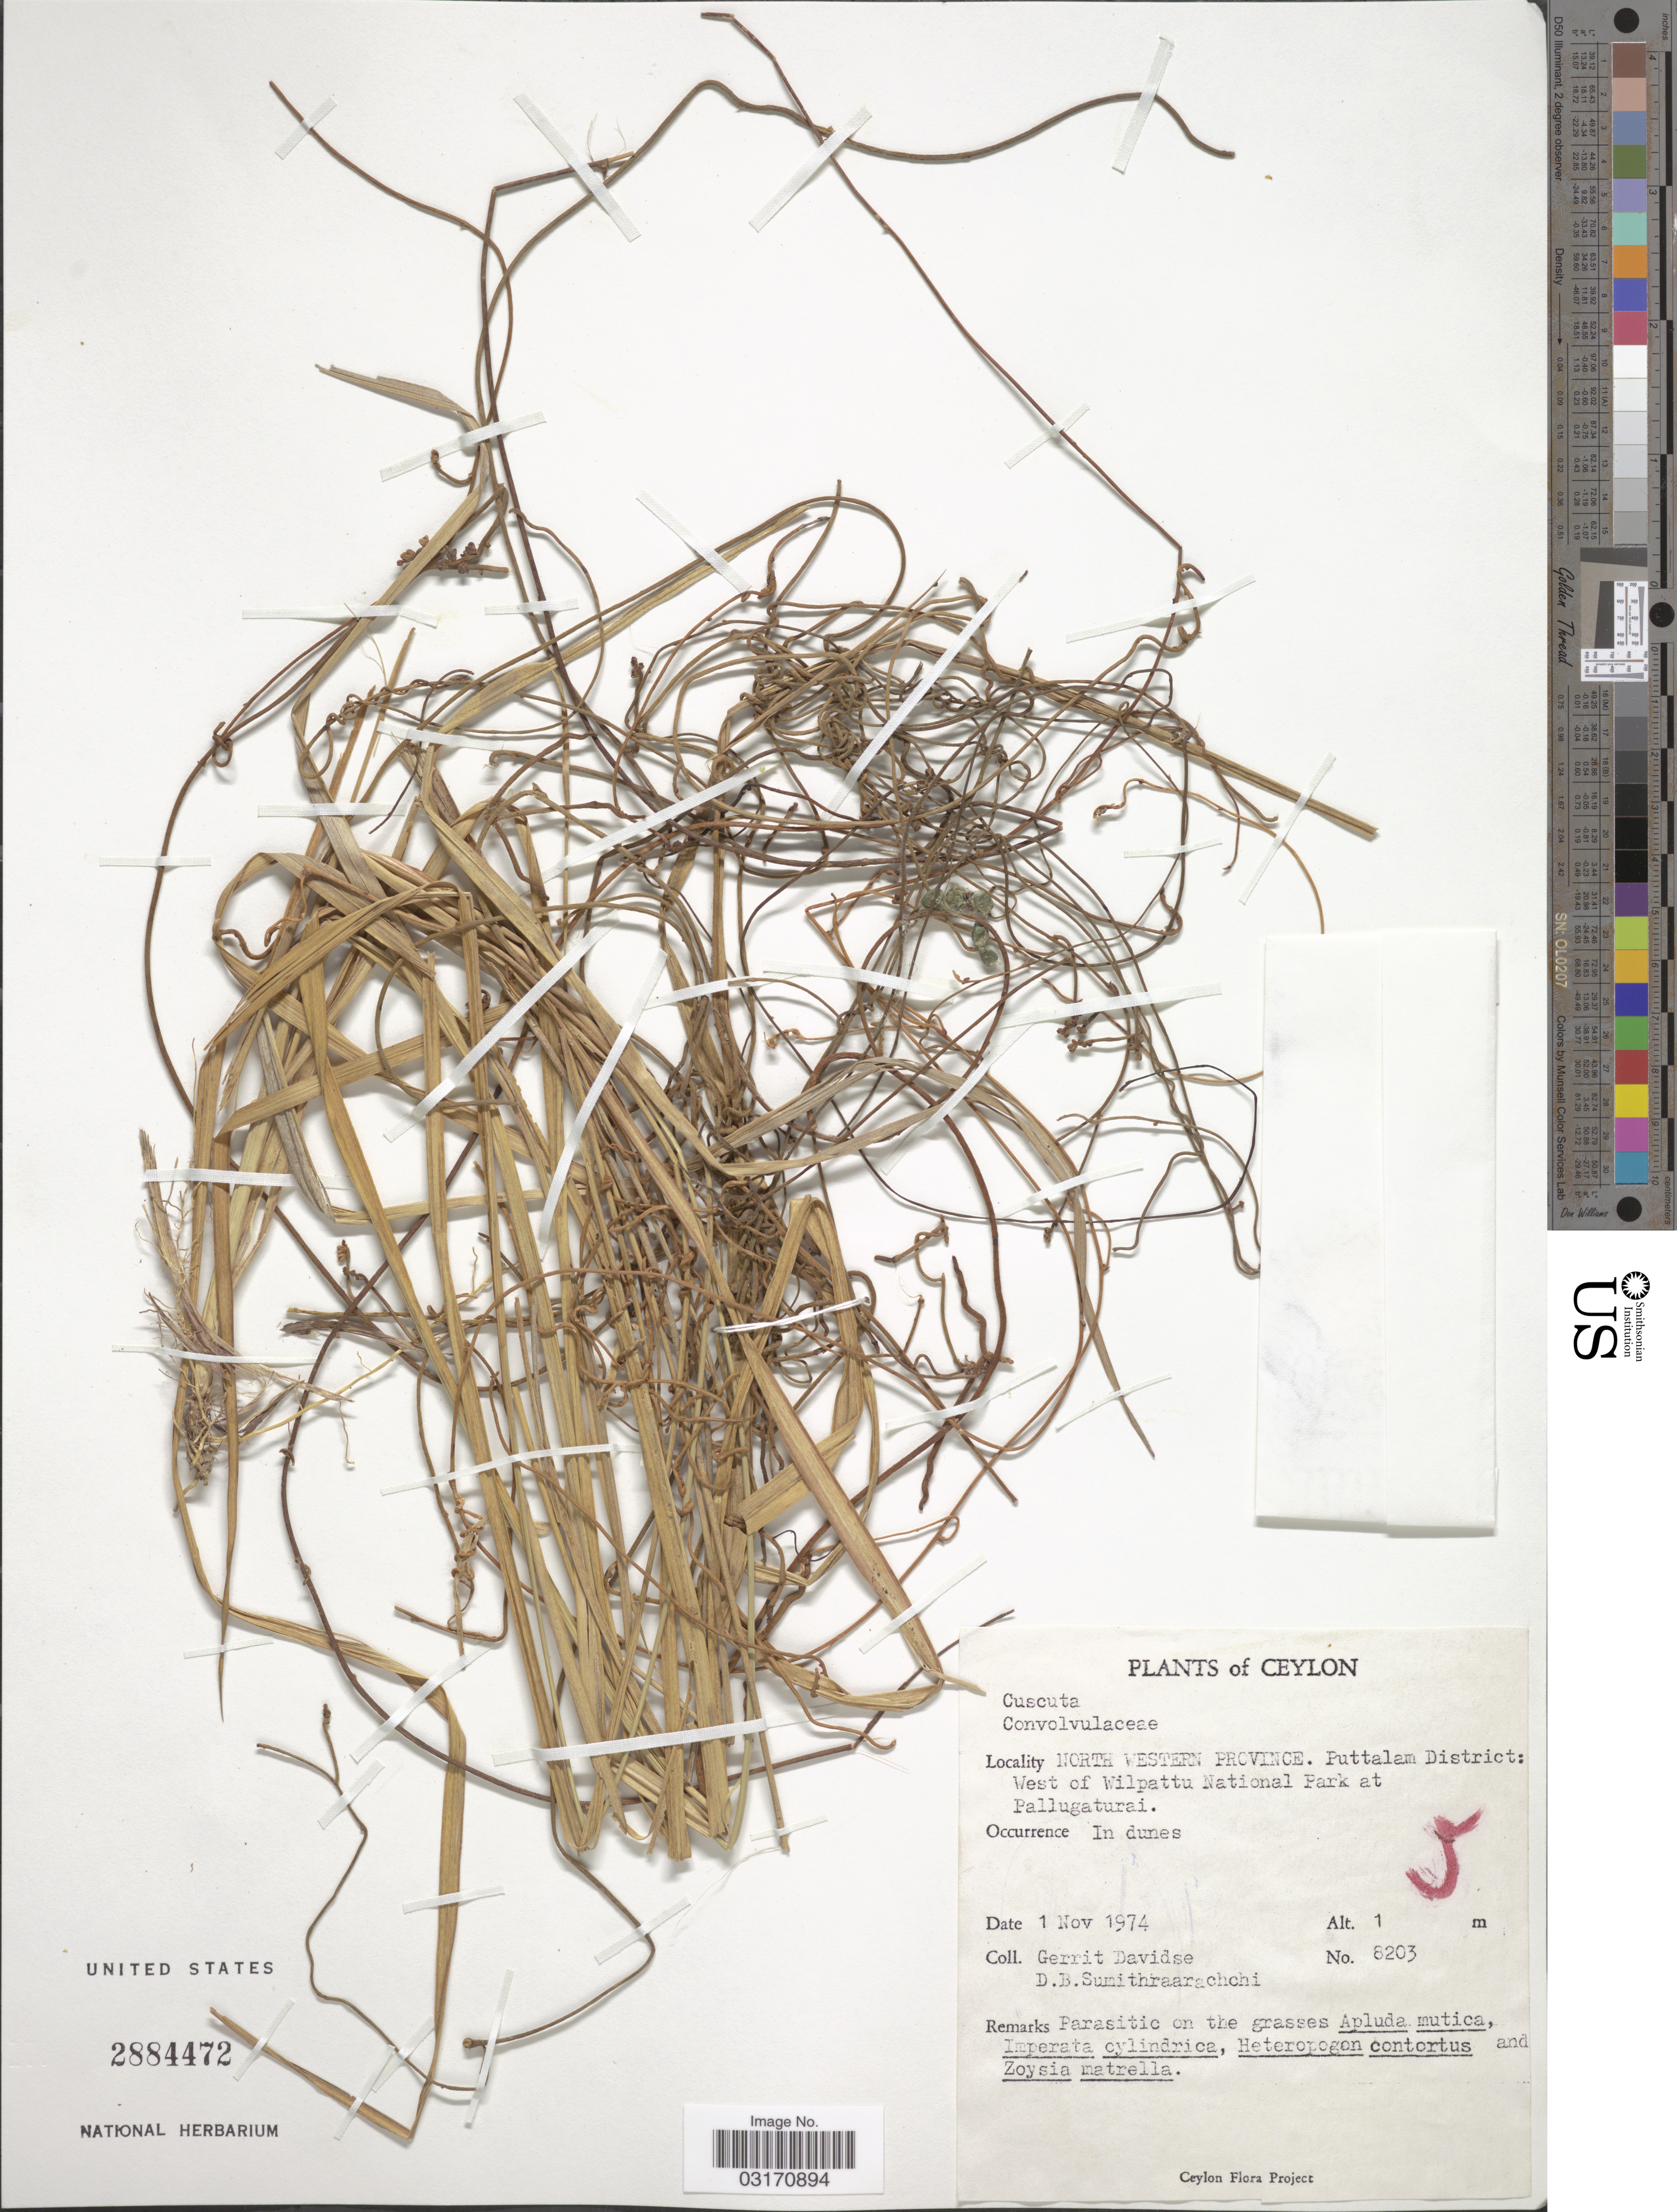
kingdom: Plantae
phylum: Tracheophyta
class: Magnoliopsida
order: Solanales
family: Convolvulaceae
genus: Cuscuta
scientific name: Cuscuta sp.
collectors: G. Davidse & D. B. Sumithraarachchi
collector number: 8203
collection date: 1974-11-01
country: Sri Lanka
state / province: North Western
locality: Ceylon. Puttalam District: West of Wilpattu National Park at Pallugaturai.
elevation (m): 1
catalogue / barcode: US 2884472